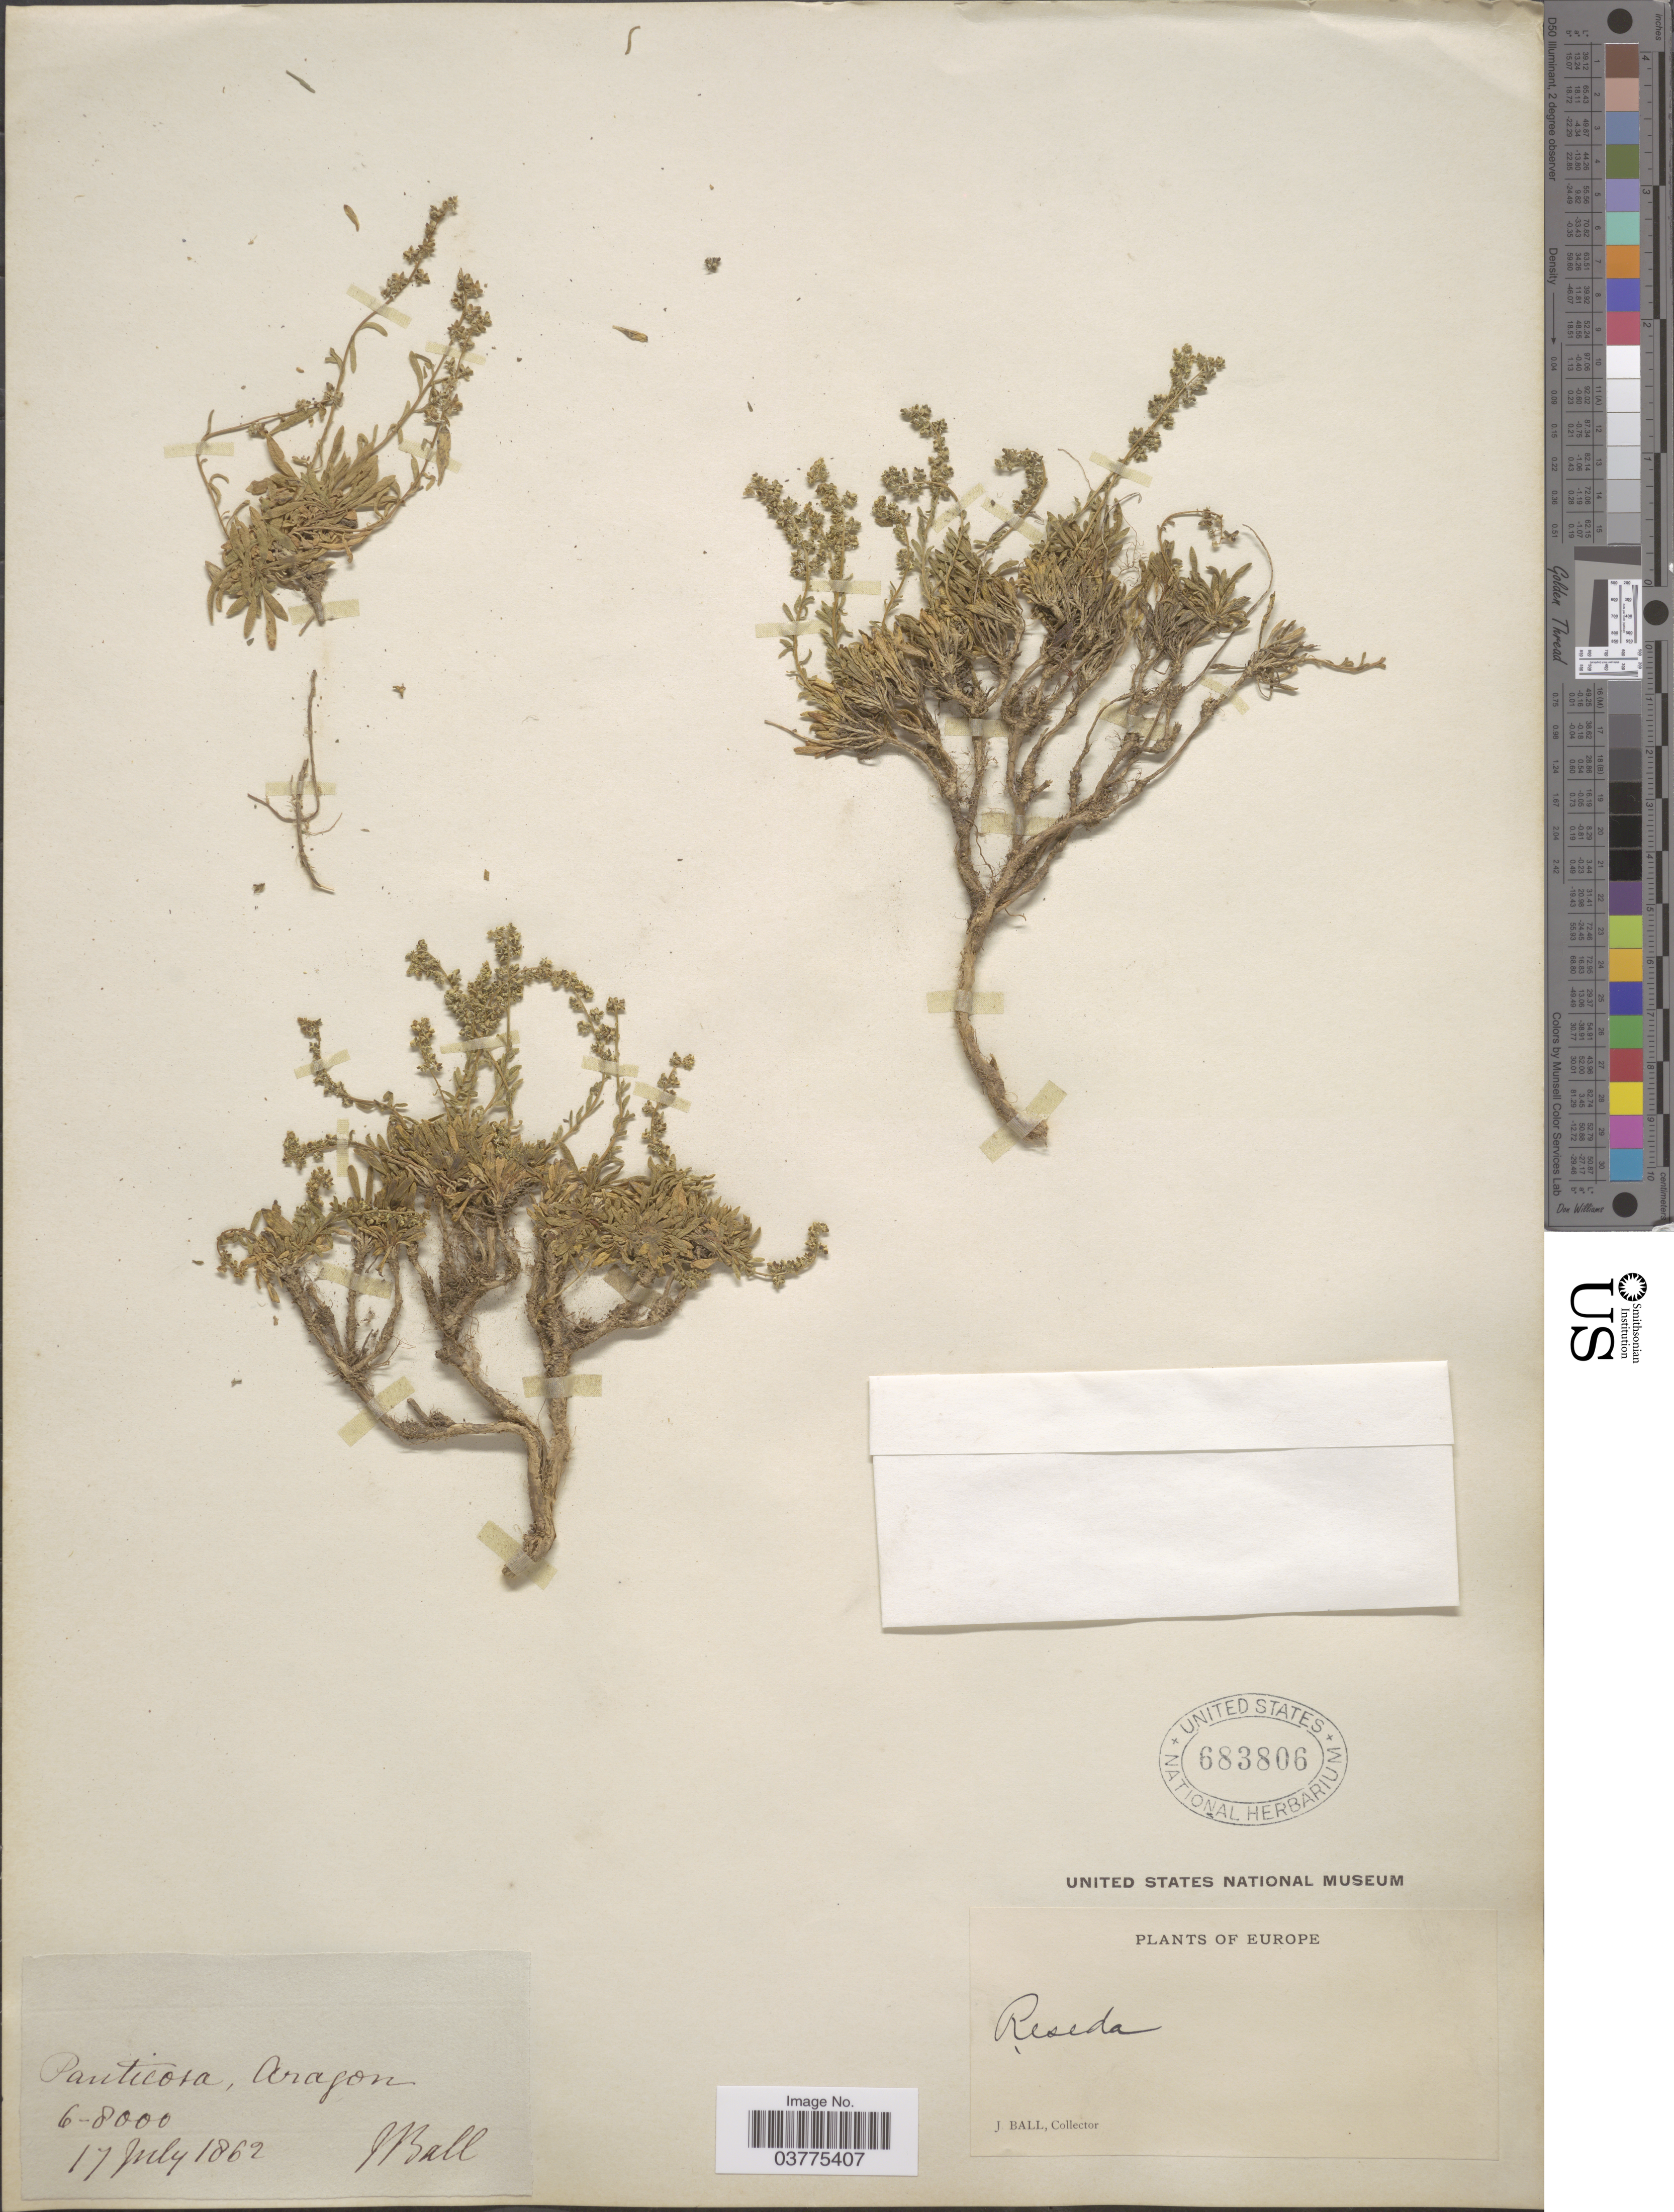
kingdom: Plantae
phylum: Tracheophyta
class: Magnoliopsida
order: Brassicales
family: Resedaceae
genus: Reseda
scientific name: Reseda sp.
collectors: J. Ball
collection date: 1862-07-17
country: Spain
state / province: Aragón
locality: Panticosa.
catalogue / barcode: US 683806